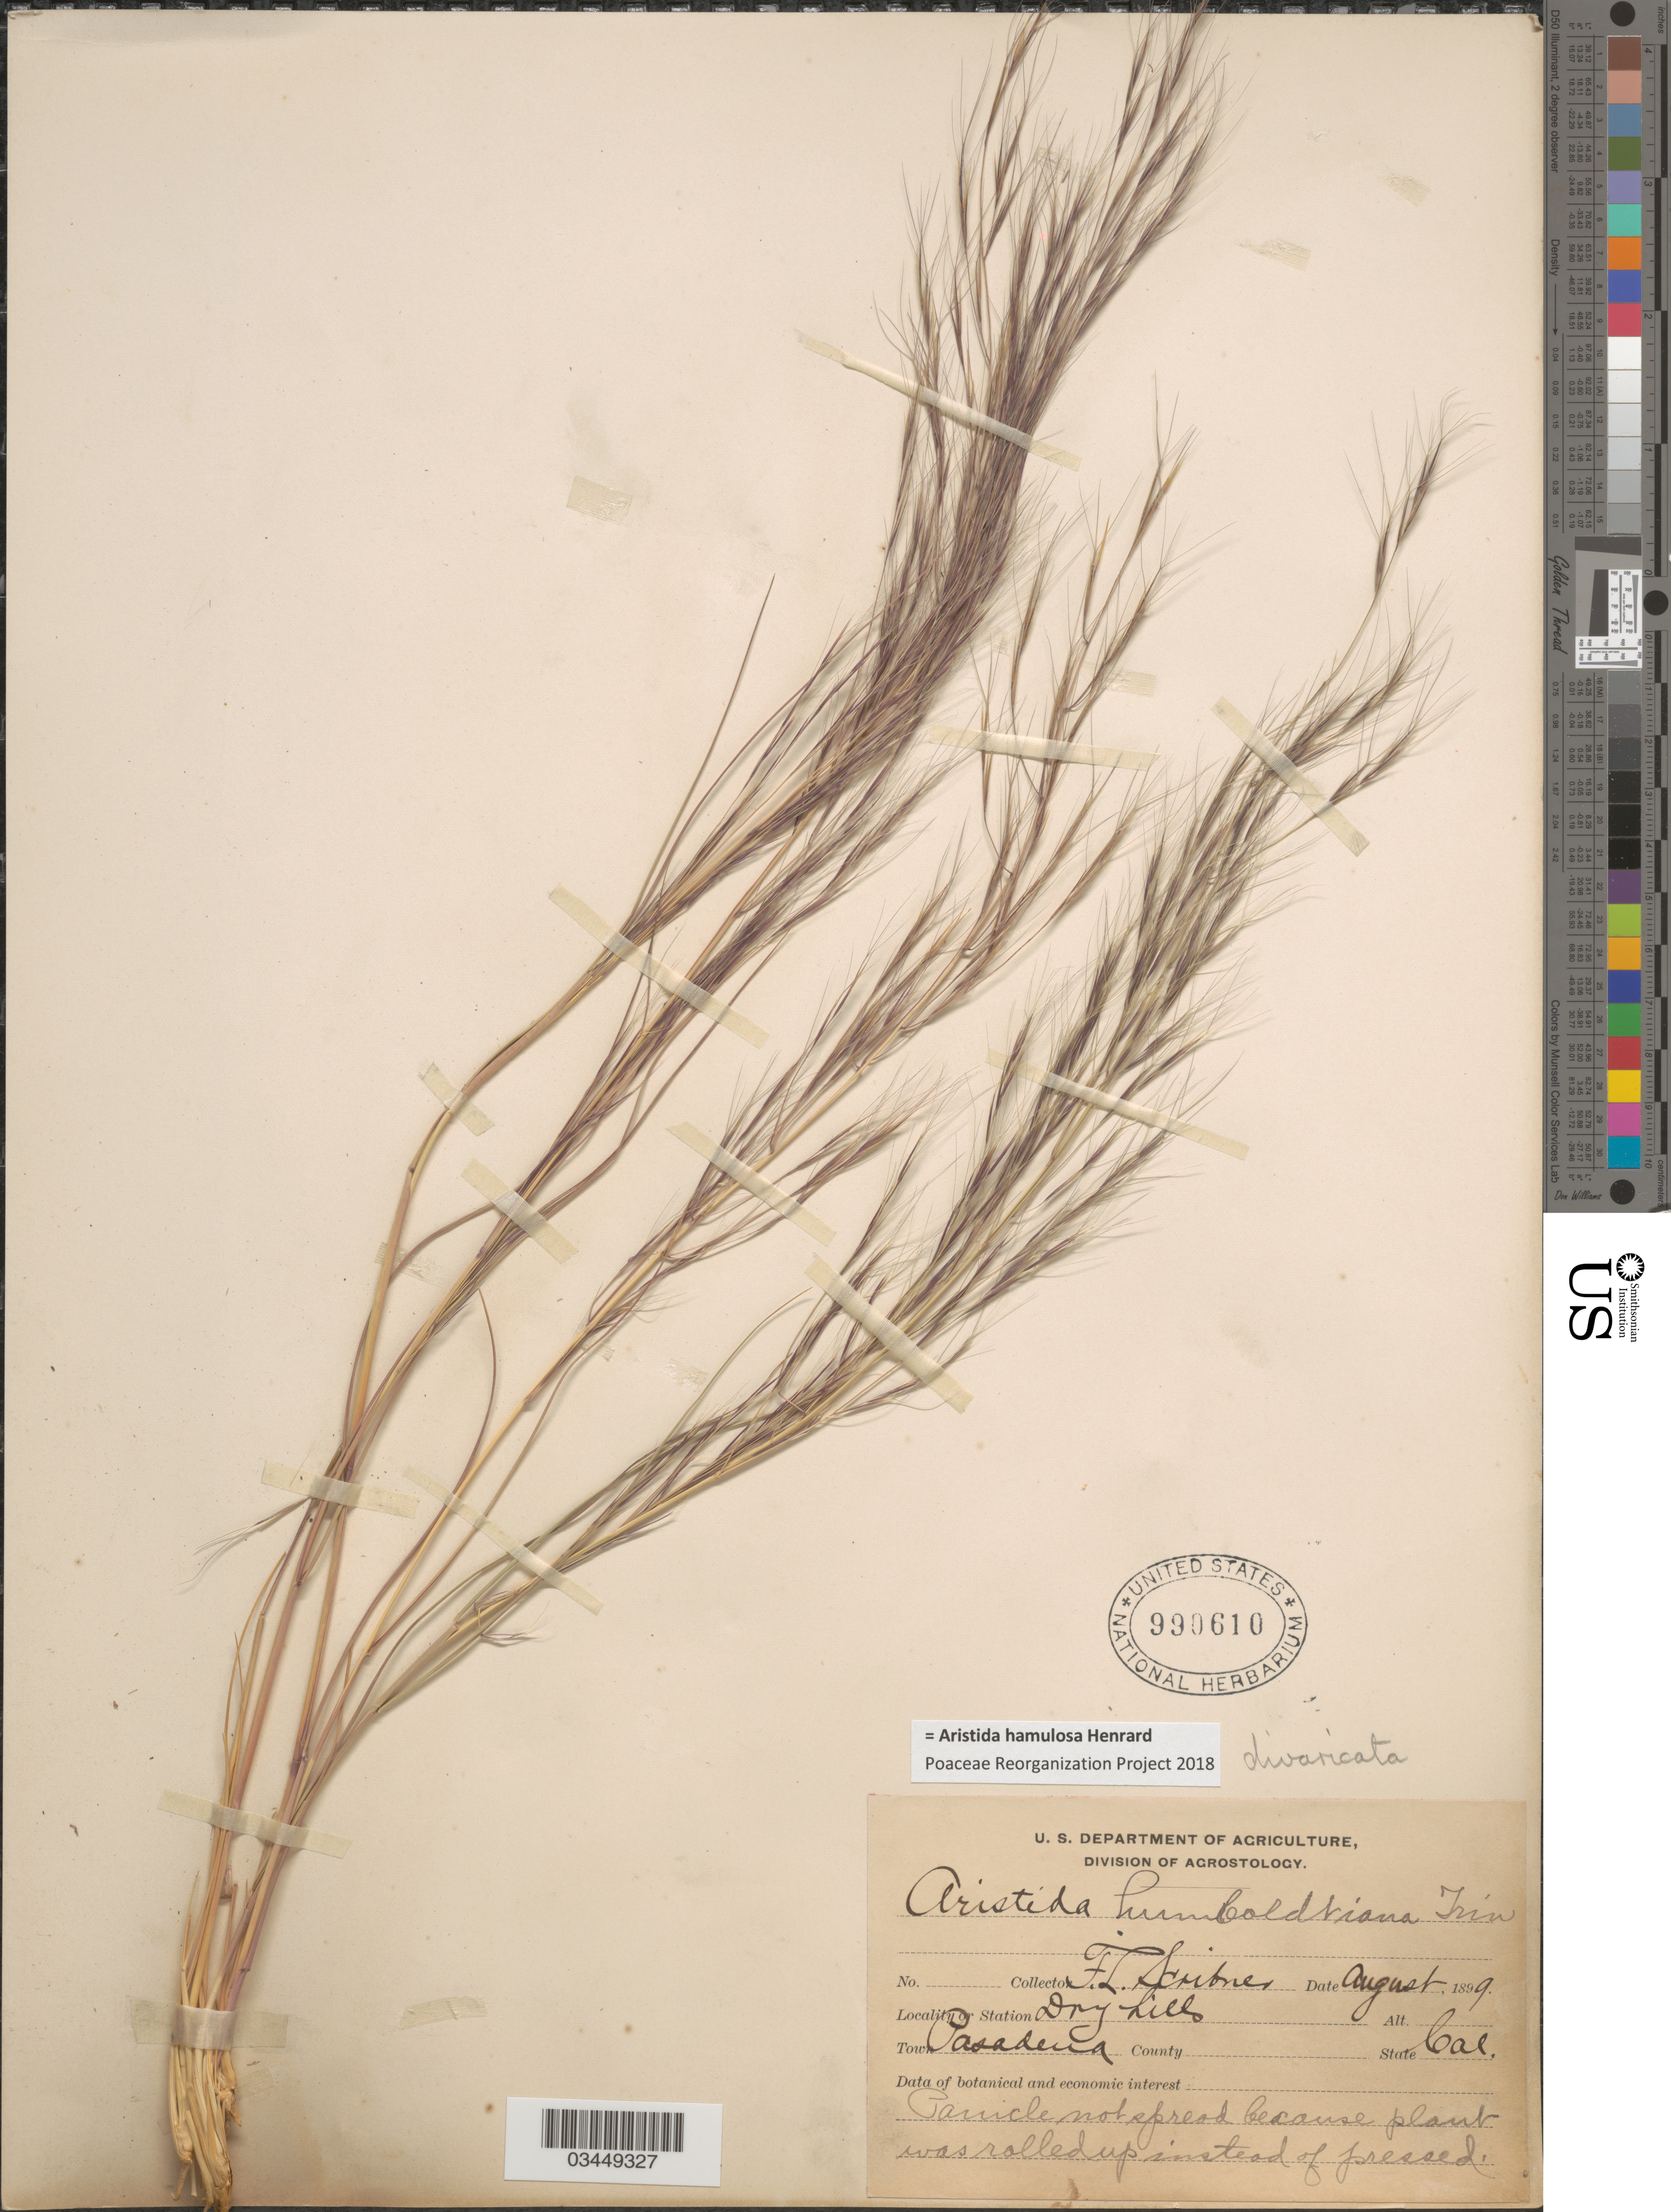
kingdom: Plantae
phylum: Tracheophyta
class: Liliopsida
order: Poales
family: Poaceae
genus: Aristida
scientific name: Aristida hamulosa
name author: Henr.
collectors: F. L. Scribner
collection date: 1899-08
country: United States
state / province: California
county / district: Los Angeles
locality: Dry hills. Town Pasadena.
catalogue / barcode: US 990610